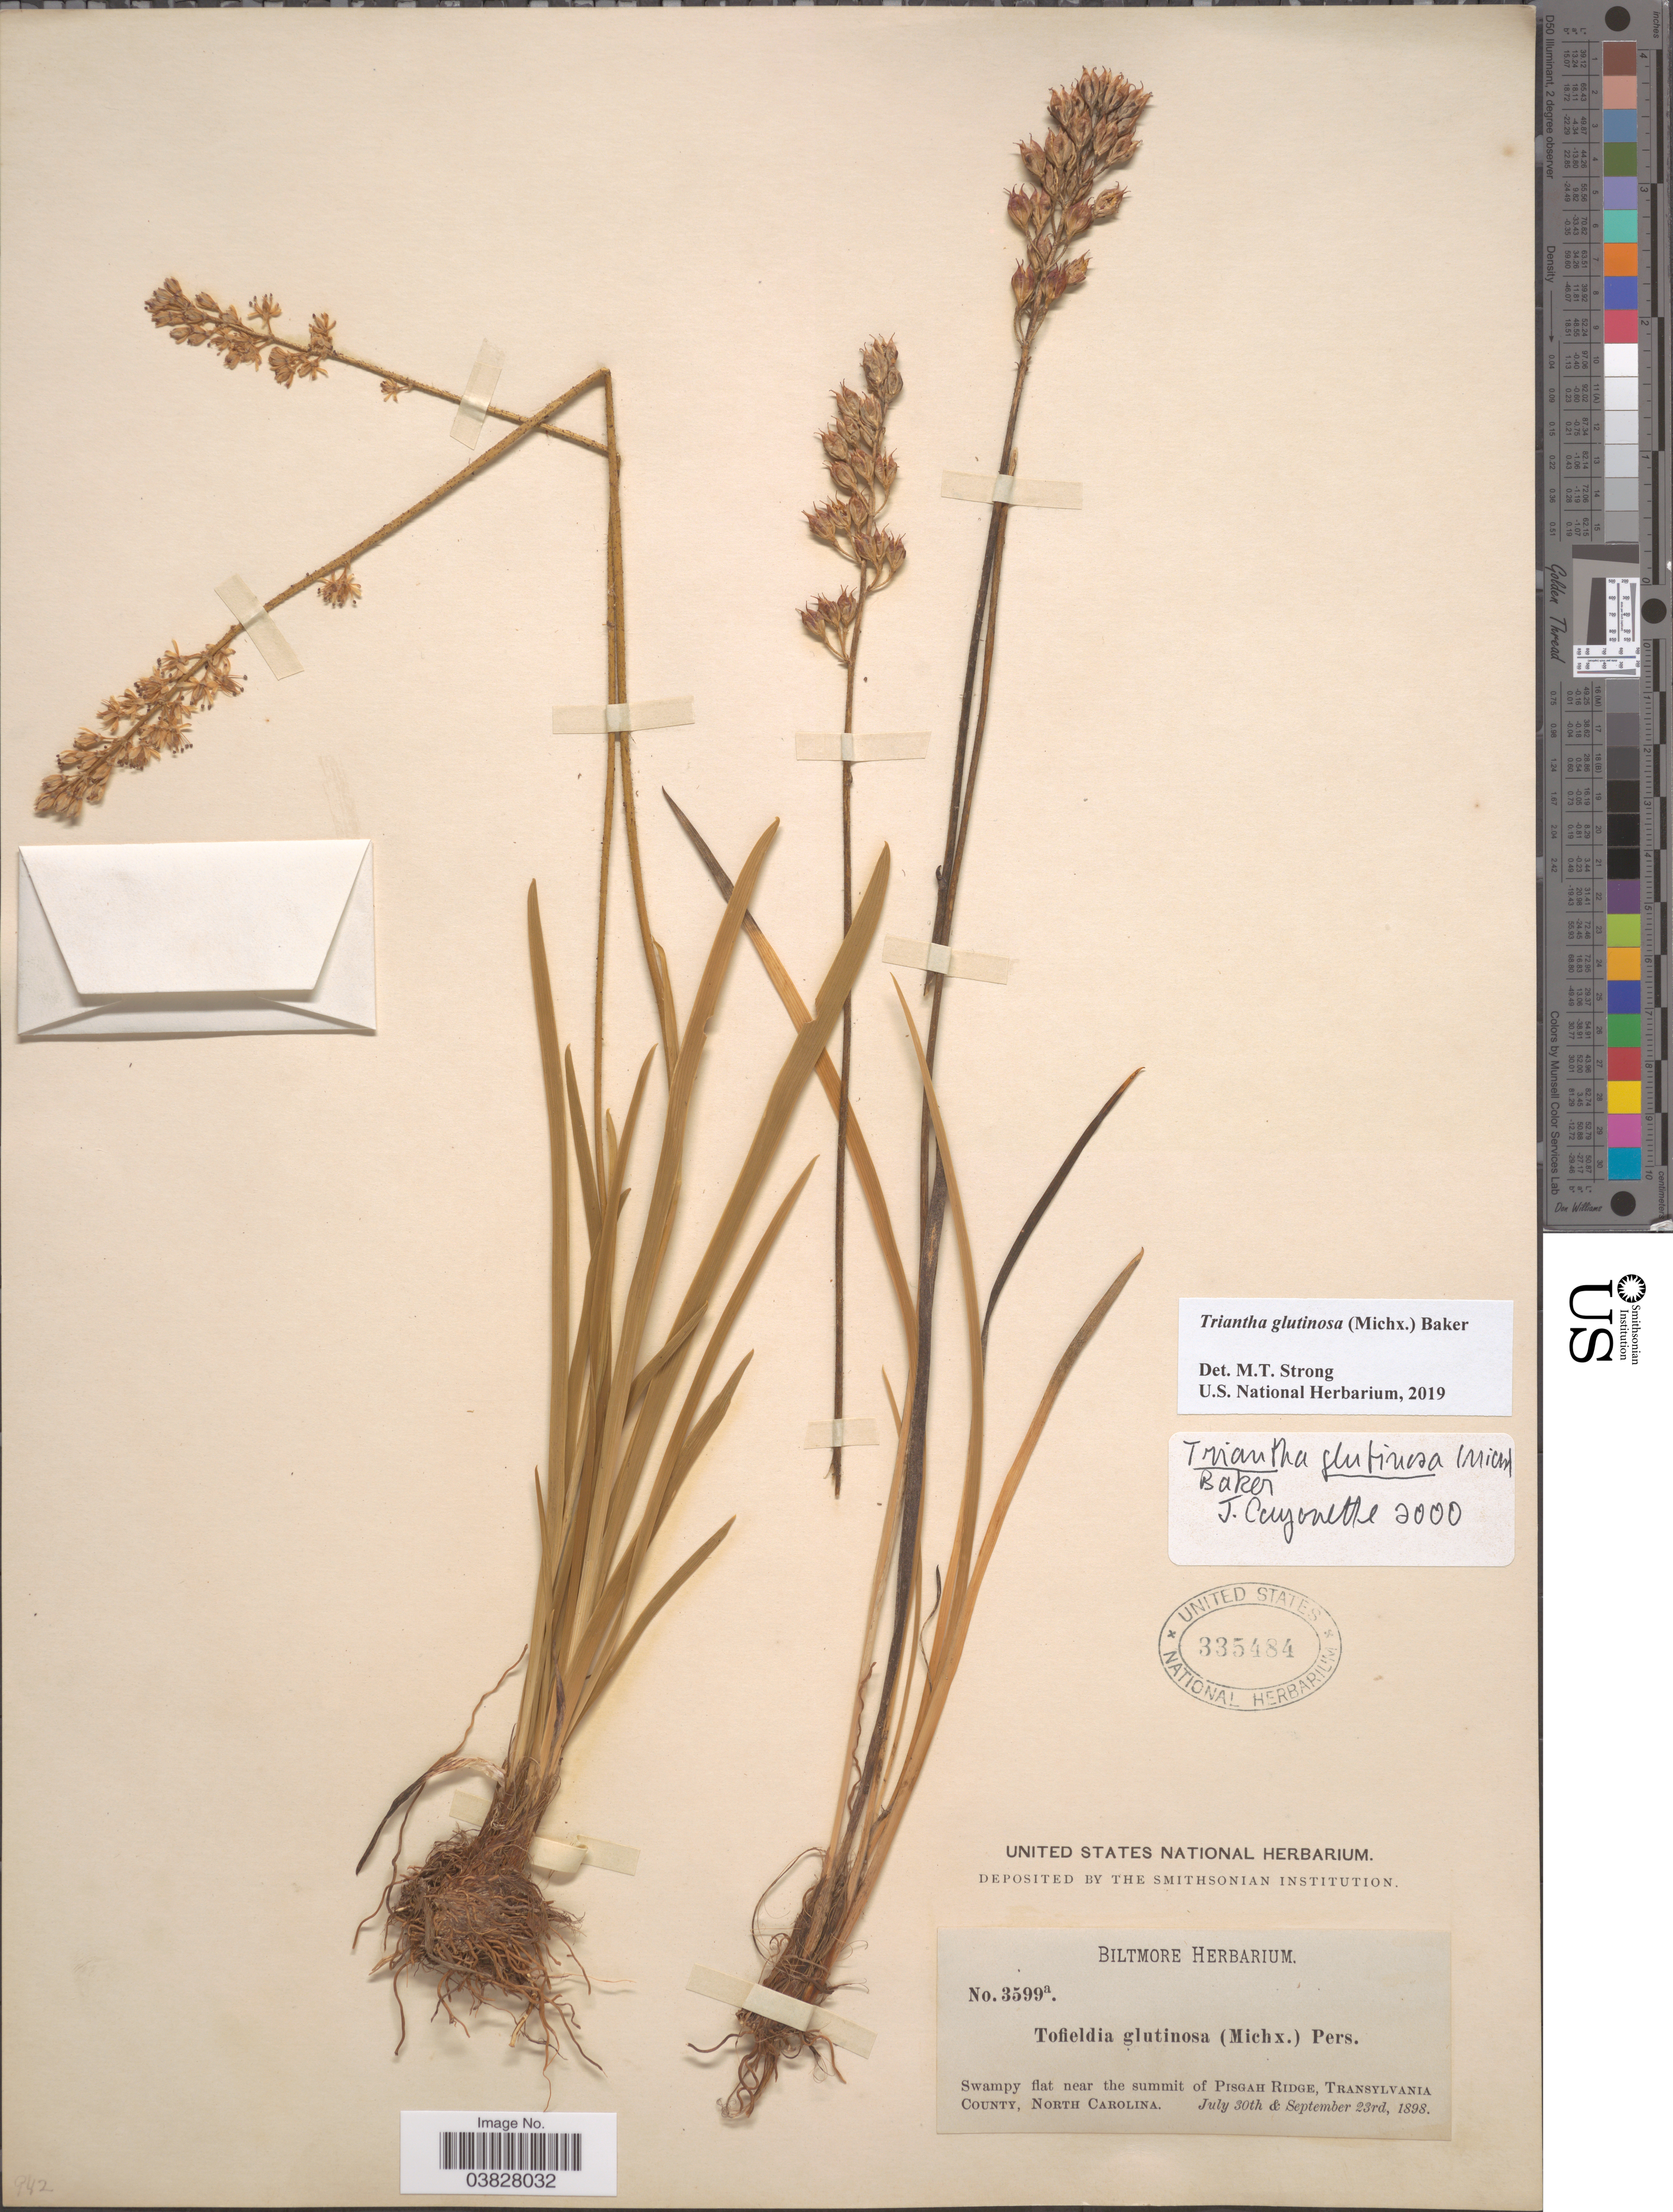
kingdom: Plantae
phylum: Tracheophyta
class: Liliopsida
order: Alismatales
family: Tofieldiaceae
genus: Triantha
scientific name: Triantha glutinosa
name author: (Michx.) Baker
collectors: ex herb. Biltmore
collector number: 3599a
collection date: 1898-07-30/1898-09-23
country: United States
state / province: North Carolina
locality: Near the summit of Pisgah Ridge, Transylvania County.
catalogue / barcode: US 335484